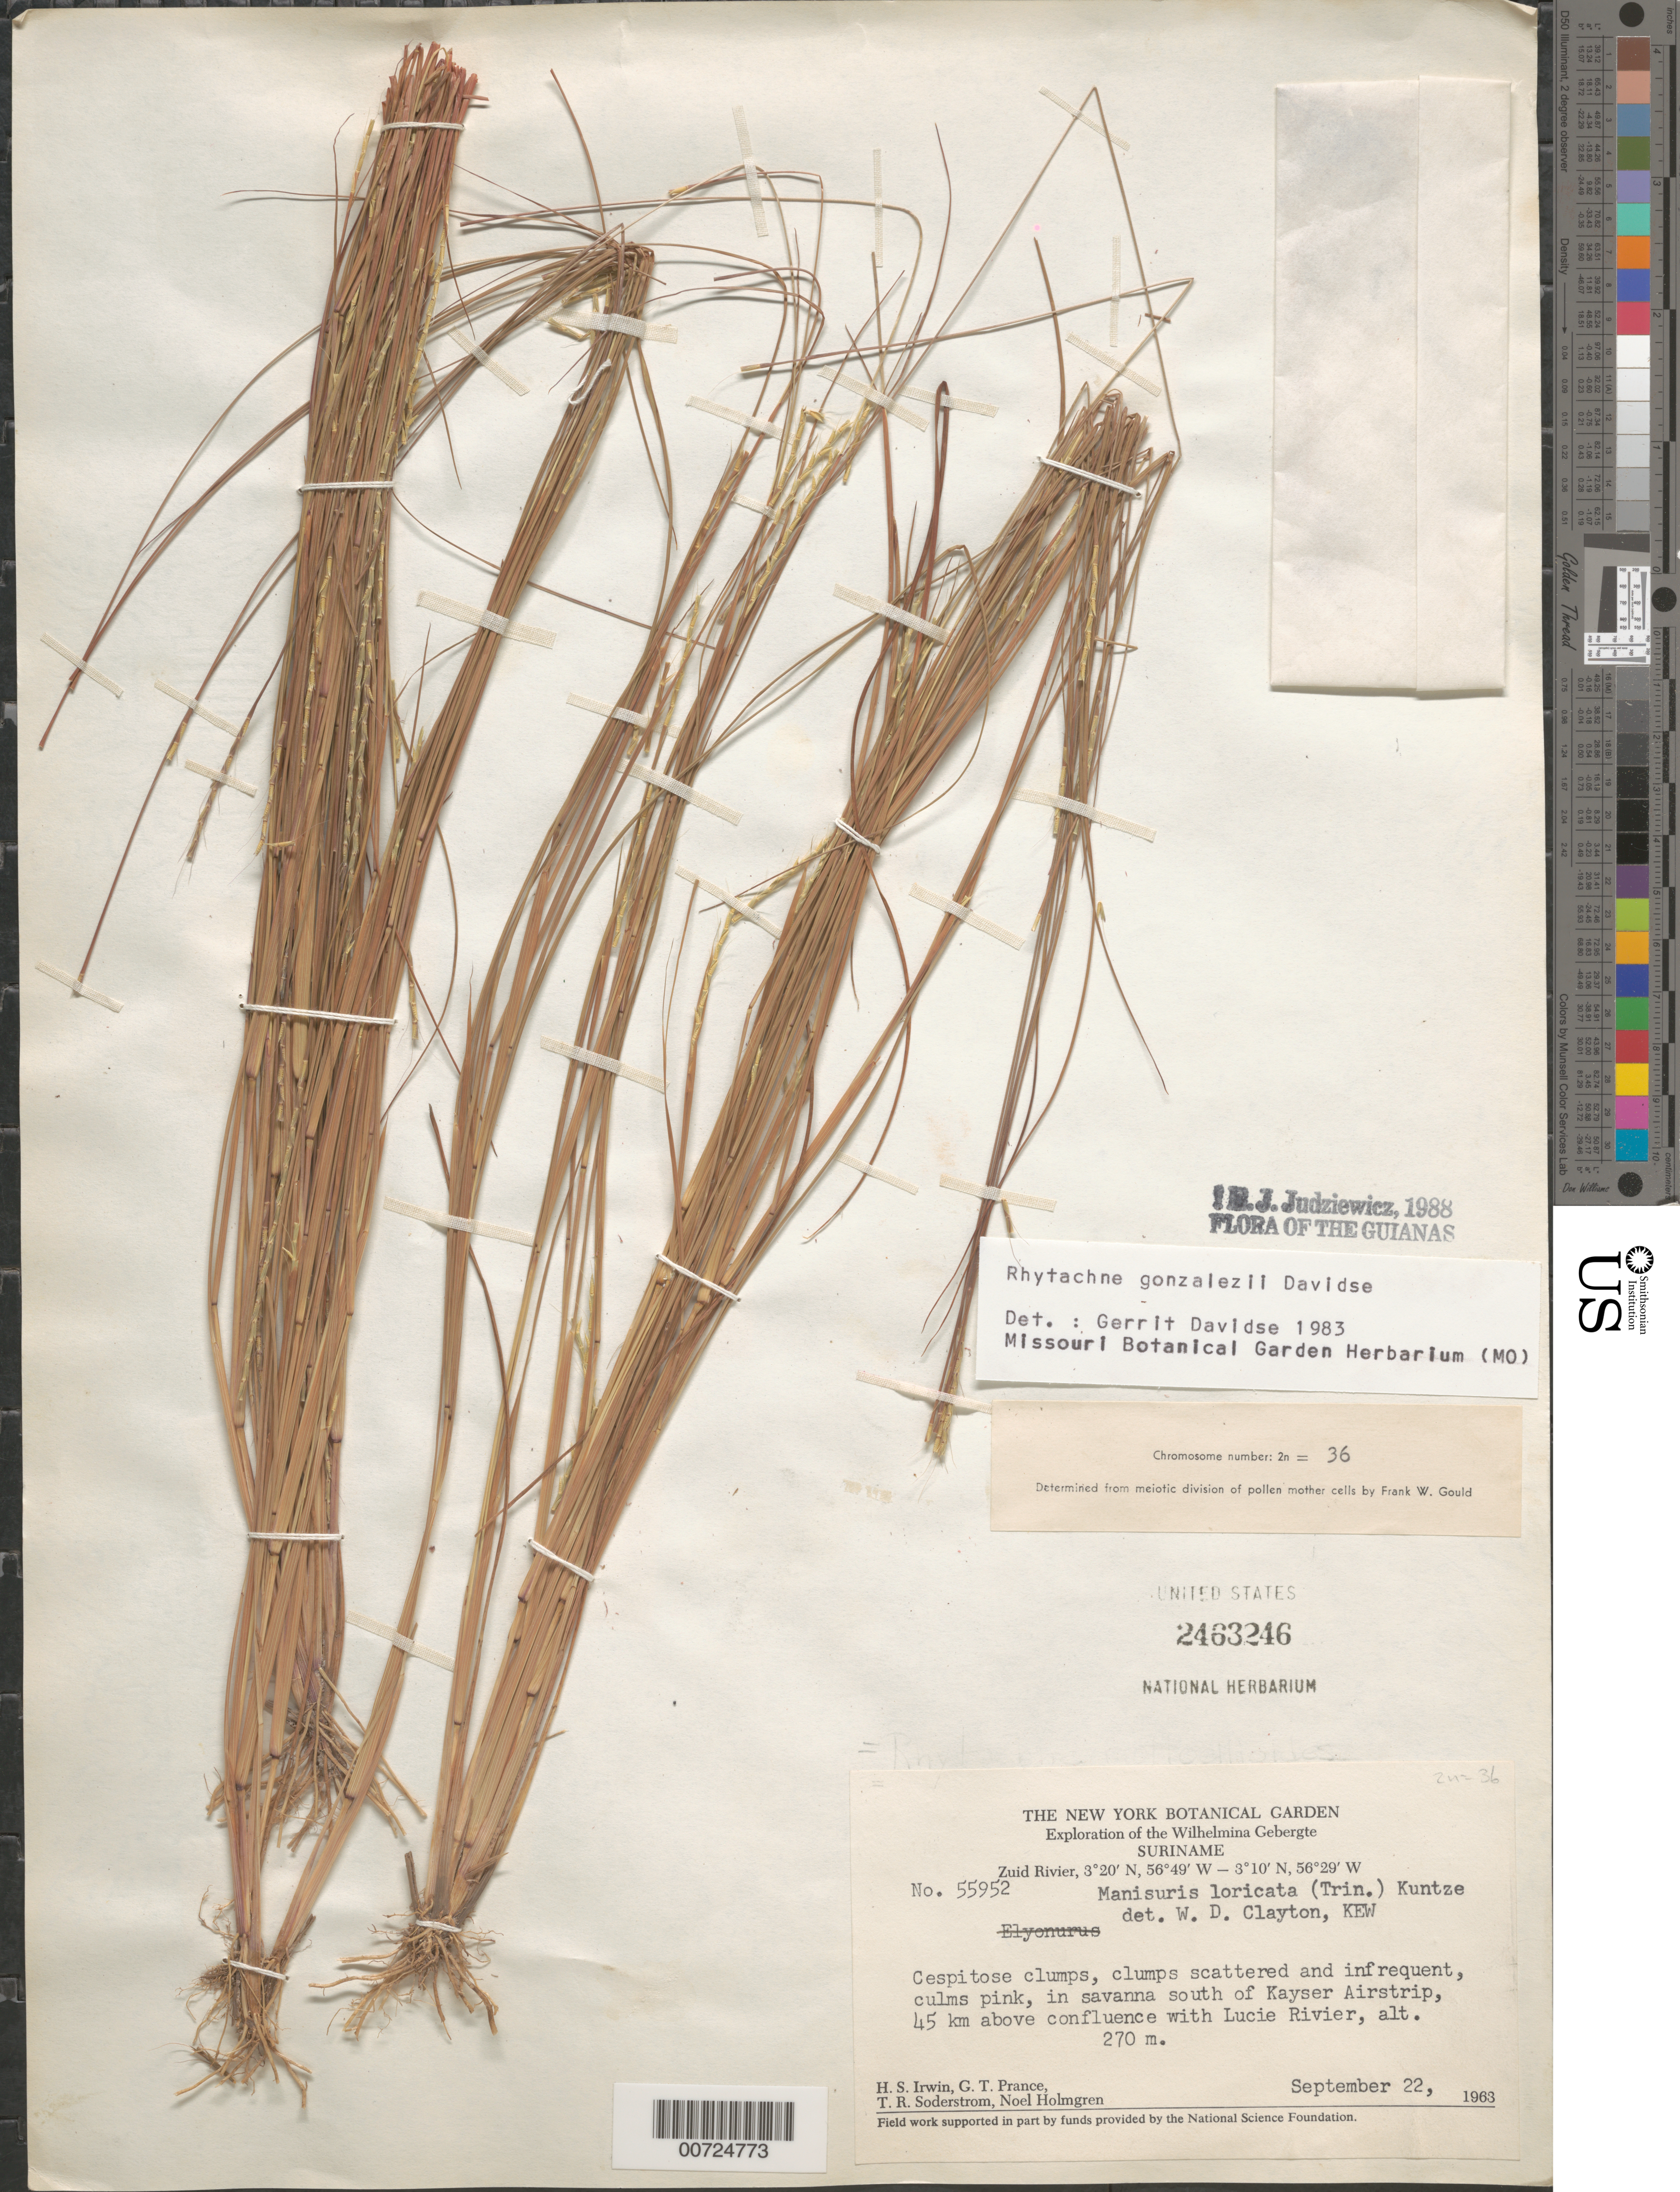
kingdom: Plantae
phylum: Tracheophyta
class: Liliopsida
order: Poales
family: Poaceae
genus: Rhytachne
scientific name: Rhytachne gonzalezii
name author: Davidse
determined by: Davidse, Gerrit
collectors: H. Irwin, G. T. Prance, T. R. Soderstrom & N. H. Holmgren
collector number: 55952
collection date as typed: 22-Sep-63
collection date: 1963-09-22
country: Suriname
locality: Kayser Airstrip, Zuid R., 45 km above confl. with Lucie R., Wilhelmina Gebergte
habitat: Savanna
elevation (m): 270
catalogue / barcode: US 2463246